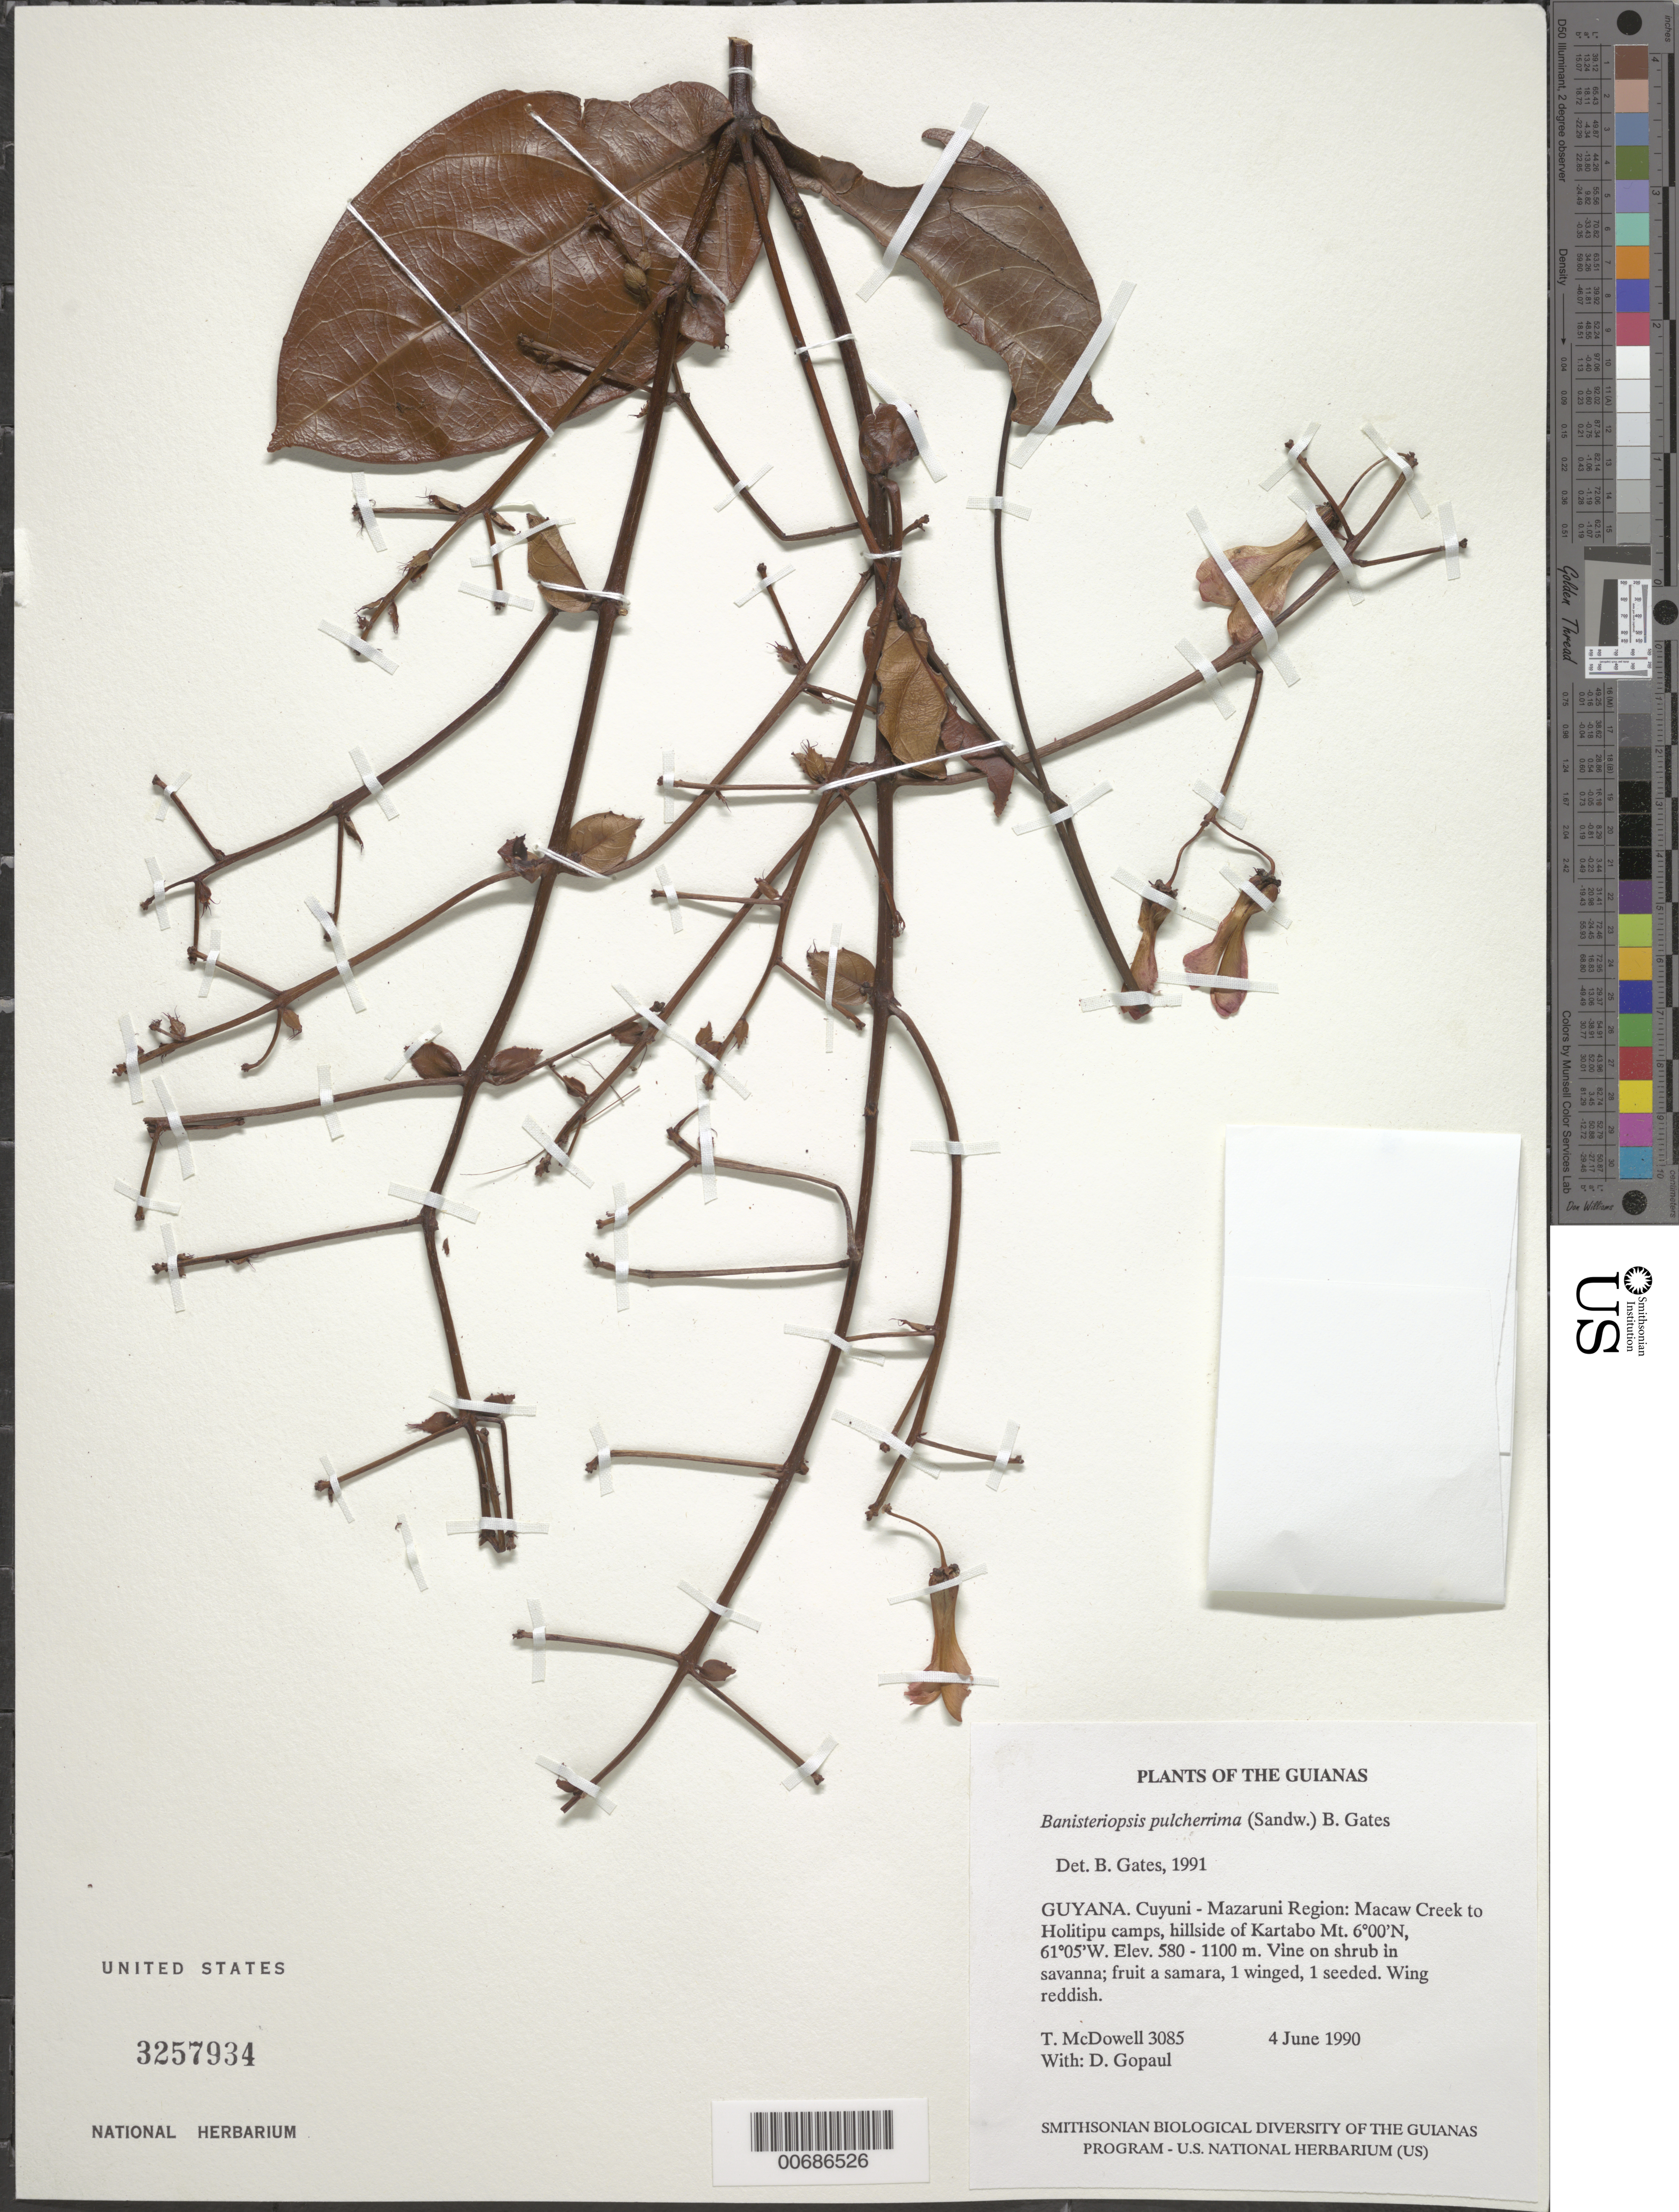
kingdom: Plantae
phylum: Tracheophyta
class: Magnoliopsida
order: Malpighiales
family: Malpighiaceae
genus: Banisteriopsis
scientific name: Banisteriopsis pulcherrima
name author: (Sandwith) B. Gates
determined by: Gates, B.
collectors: T. McDowell, D. Hughs & D. Gopaul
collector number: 3085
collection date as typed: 4 June 1990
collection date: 1990-06-04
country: Guyana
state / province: Cuyuni-Mazaruni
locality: Macaw Creek to Holitipu camps, hillside of Karabo Mt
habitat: Savanna, bush along creeks, and bush on hillside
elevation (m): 580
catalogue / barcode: US 3257934